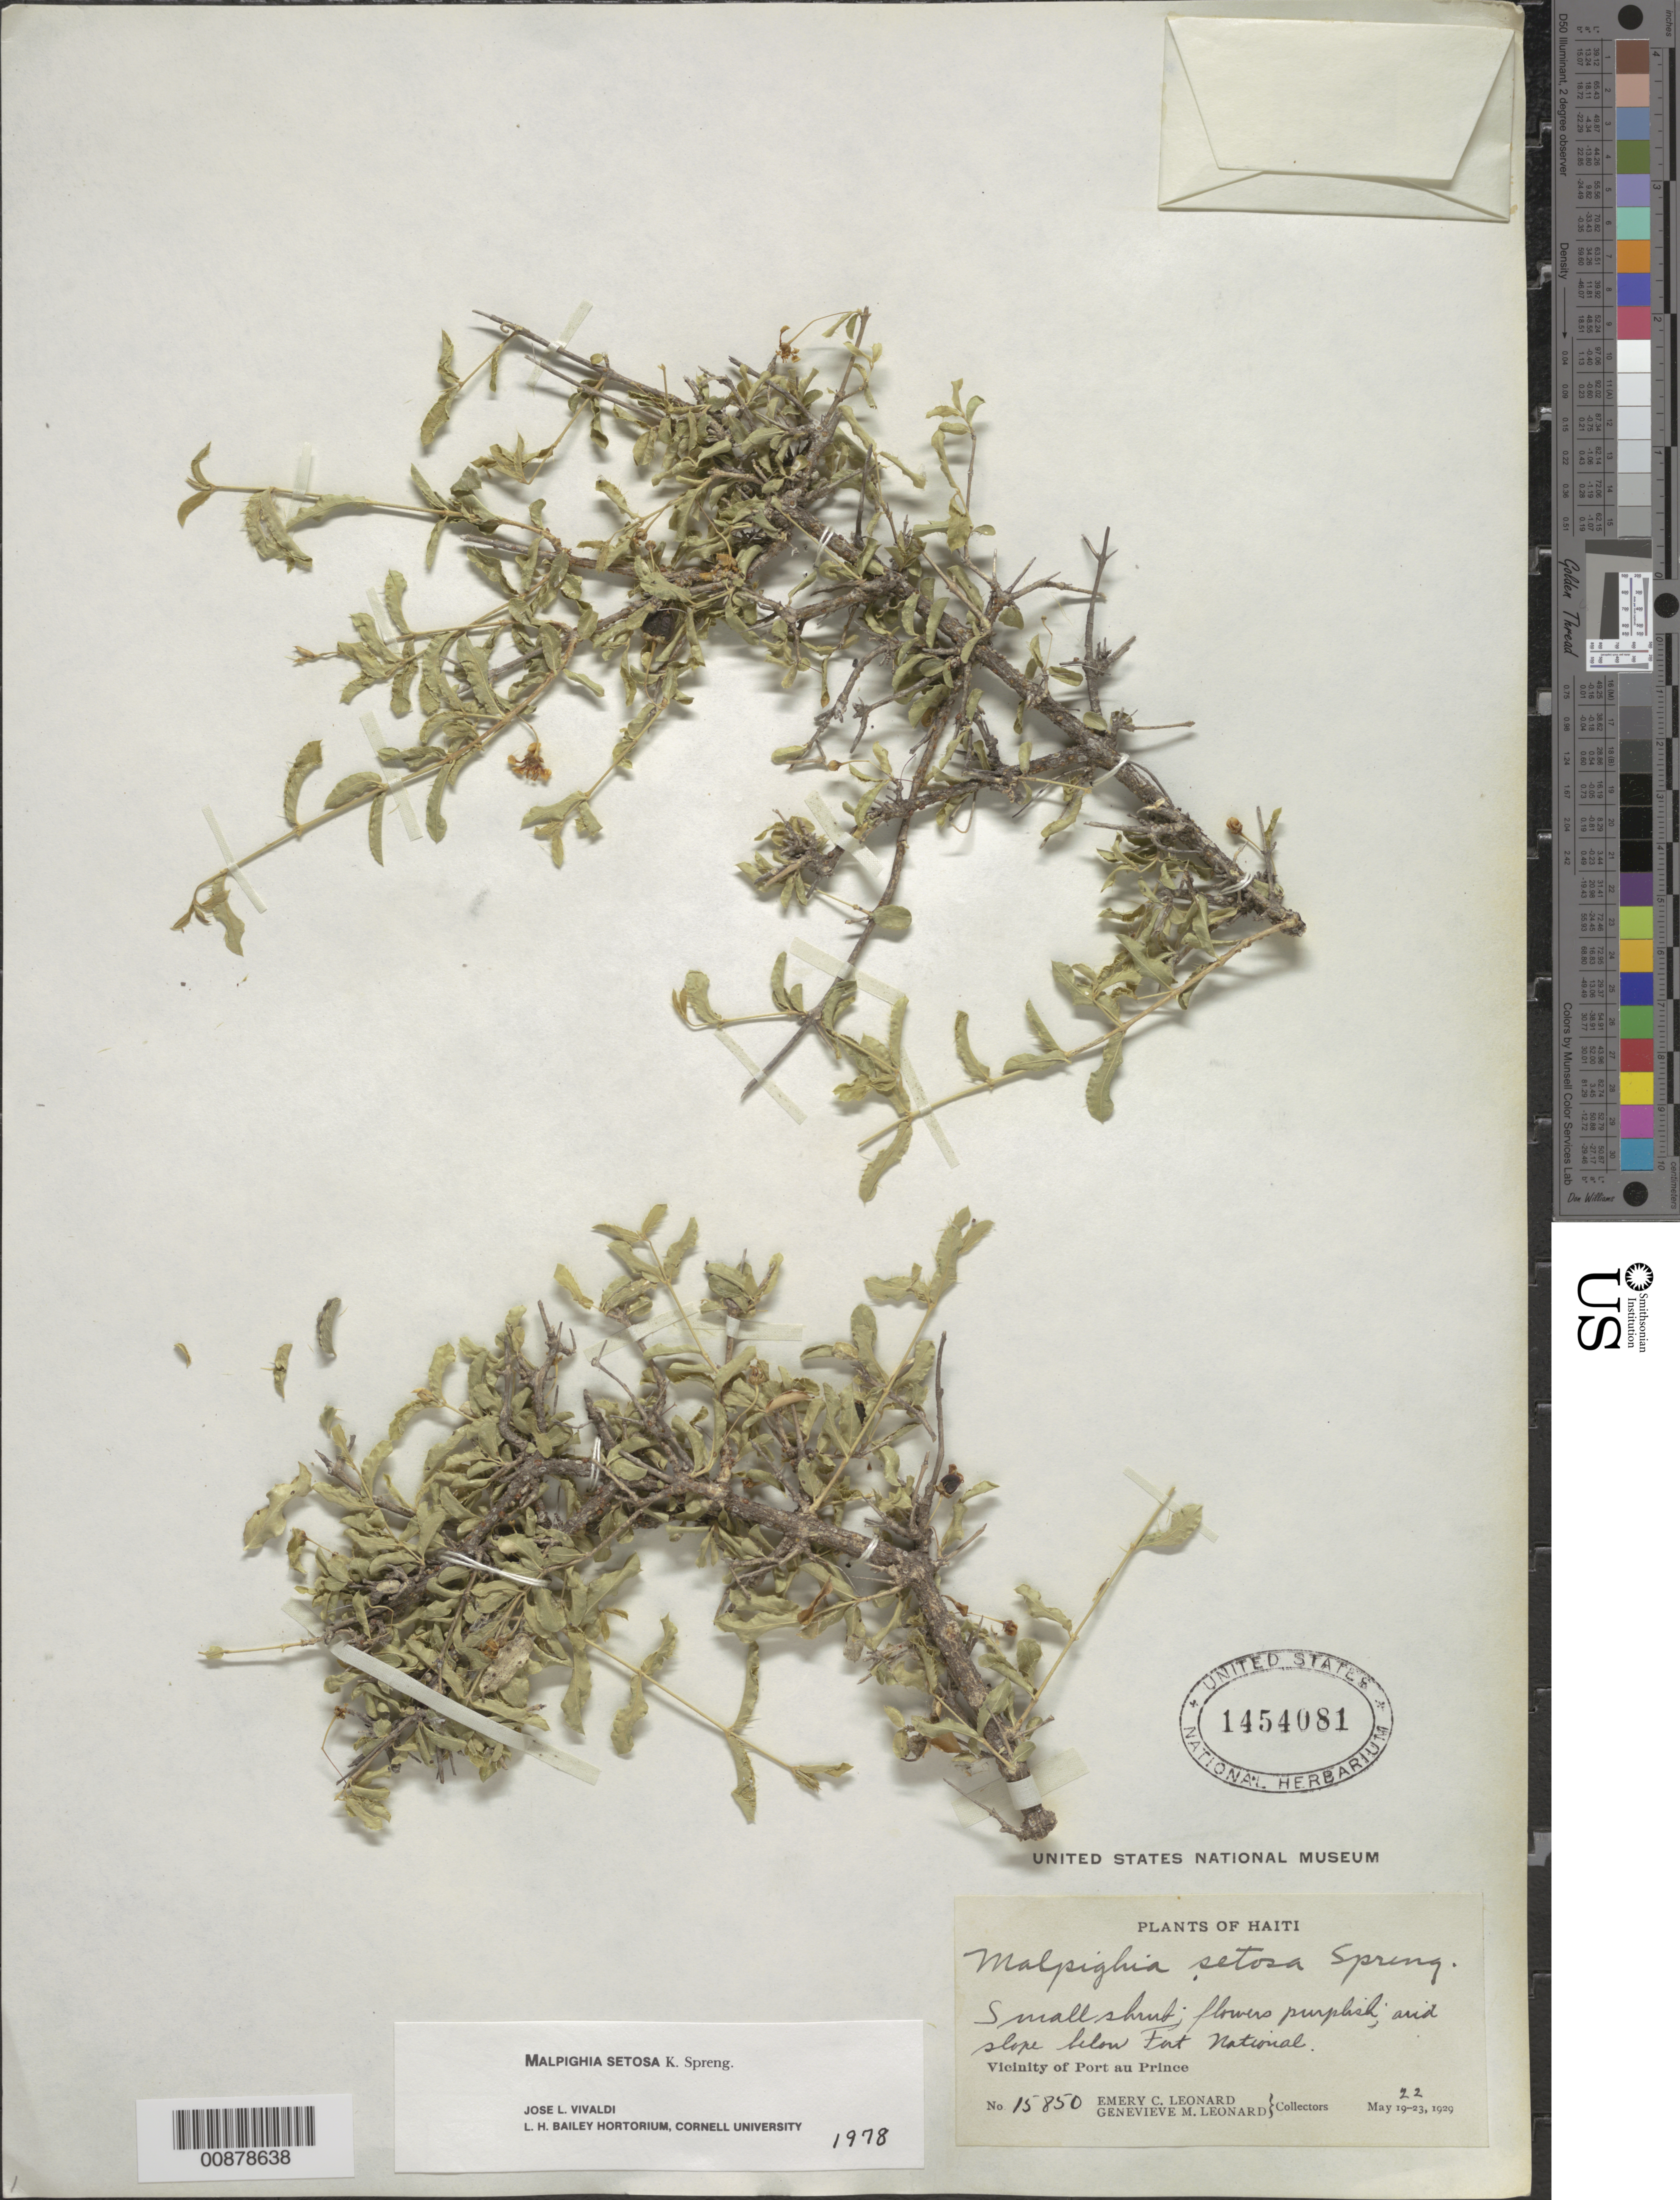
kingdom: Plantae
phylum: Tracheophyta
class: Magnoliopsida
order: Malpighiales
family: Malpighiaceae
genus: Malpighia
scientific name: Malpighia setosa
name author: Spreng.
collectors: E. C. Leonard & G. M. Leonard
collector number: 15850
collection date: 1929-05-22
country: Haiti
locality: Arid slope below Fort National. Vicinity of Port au Prince.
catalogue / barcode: US 1454081